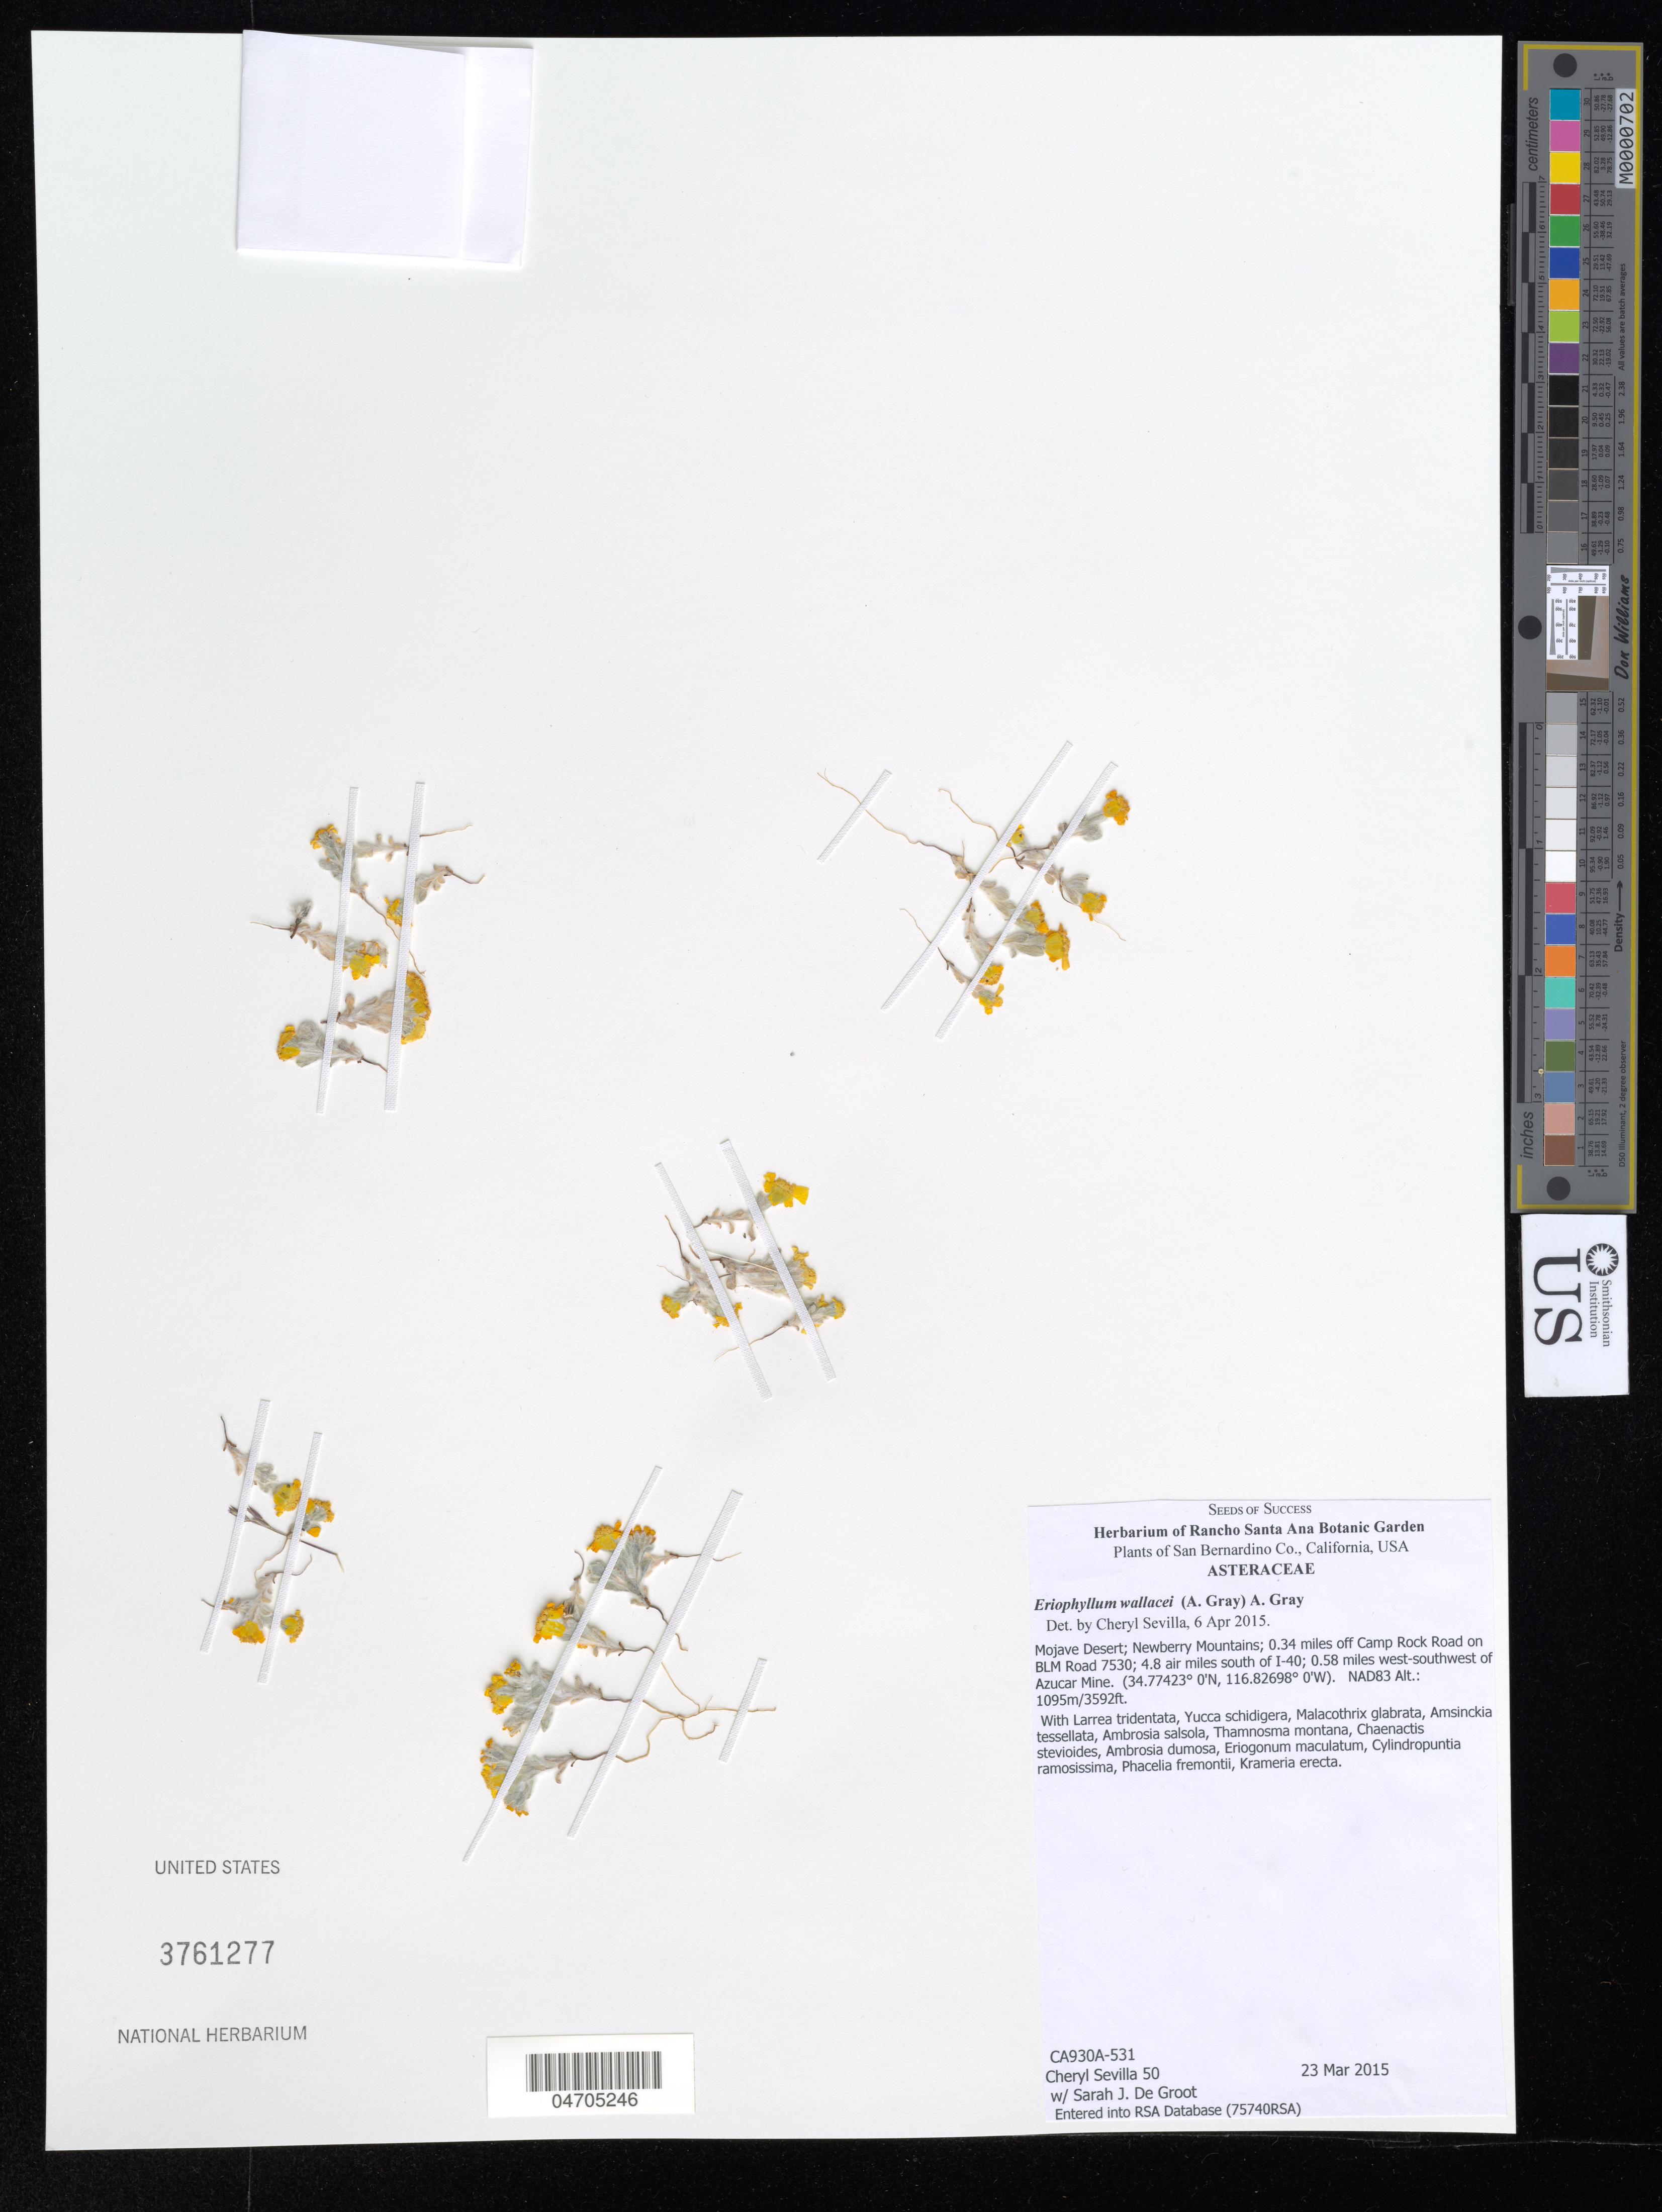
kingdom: Plantae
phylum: Tracheophyta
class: Magnoliopsida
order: Asterales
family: Asteraceae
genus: Eriophyllum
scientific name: Eriophyllum wallacei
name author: (A. Gray) A. Gray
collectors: C. Sevilla & S. De Groot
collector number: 50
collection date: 2015-03-23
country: United States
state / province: California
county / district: San Bernardino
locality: San Bernardino Co. Mojave Desert; Newberry Mountains; 0.34 miles off Camp Rock Road on BLM Road 7530; 4.8 air miles south of I-40; 0.58 miles west-southwest of Azucar Mine.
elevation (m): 1095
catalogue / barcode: US 3761277